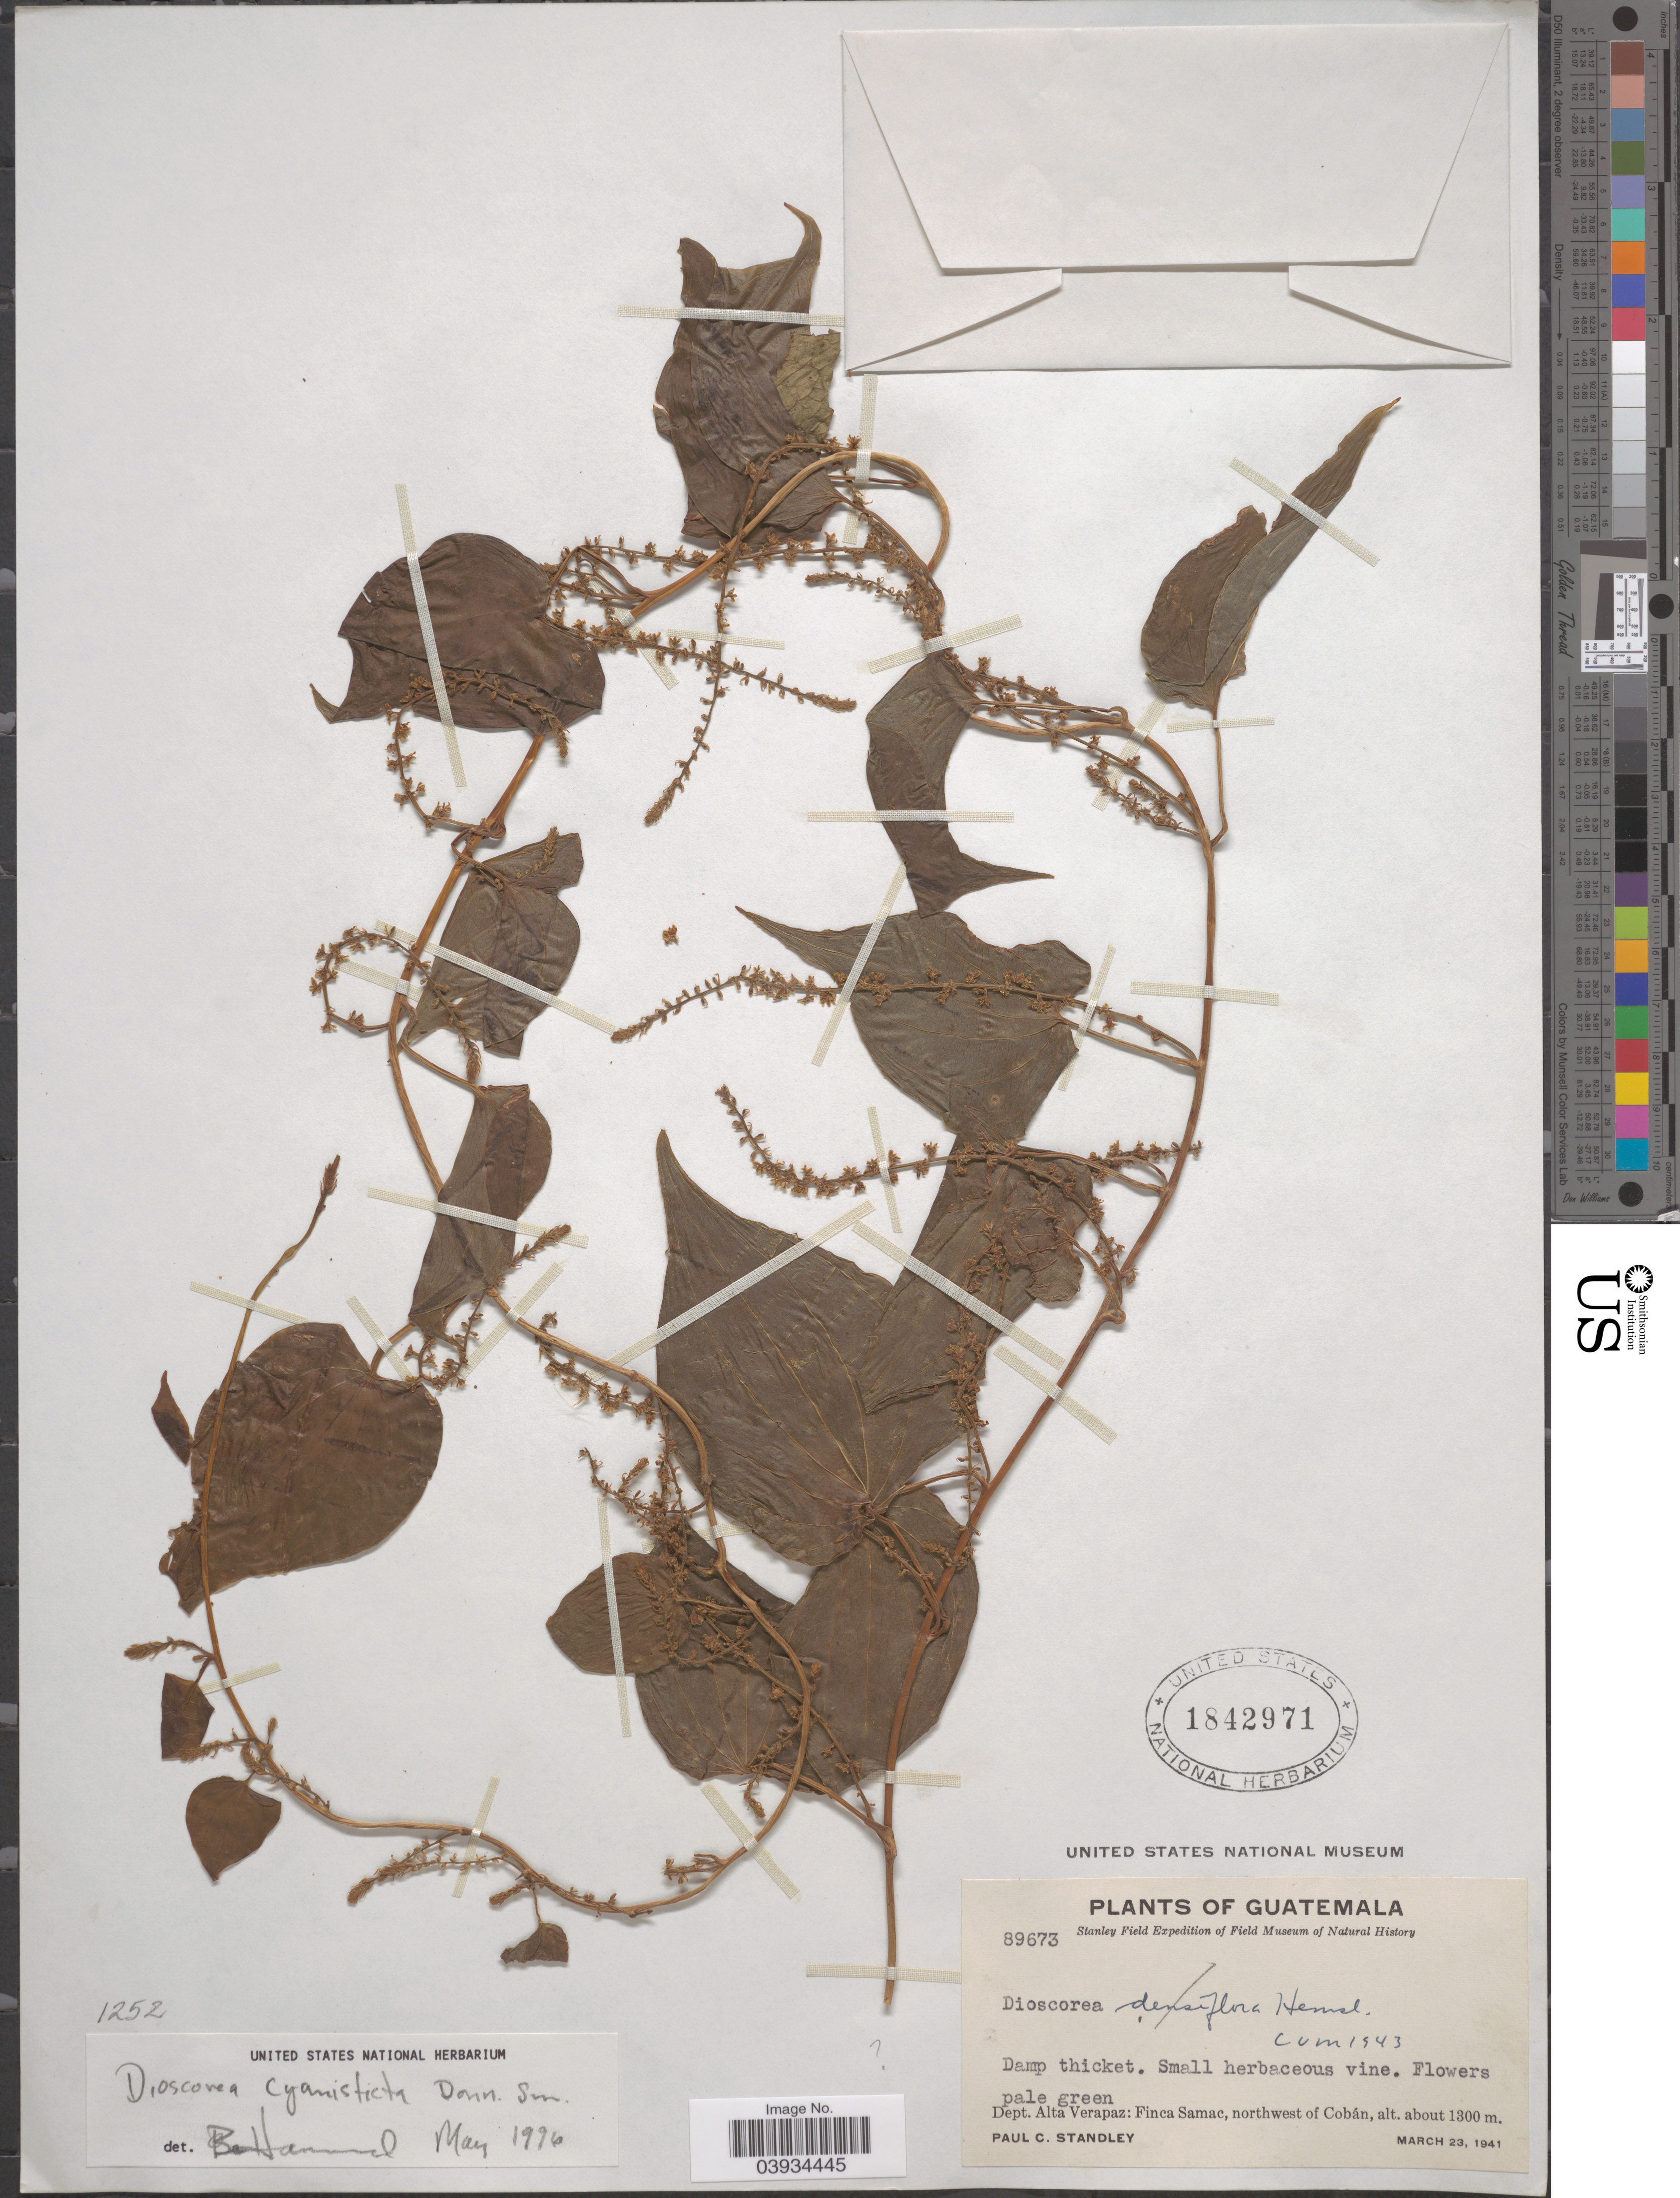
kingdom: Plantae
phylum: Tracheophyta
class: Liliopsida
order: Dioscoreales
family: Dioscoreaceae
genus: Dioscorea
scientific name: Dioscorea cyanisticta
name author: Donn. Sm.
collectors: P. C. Standley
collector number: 89673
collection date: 1941-03-23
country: Guatemala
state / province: Alta Verapaz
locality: Dept. Alta Verapaz: Finca Samac, northwest of Cobán.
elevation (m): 1300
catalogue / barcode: US 1842971